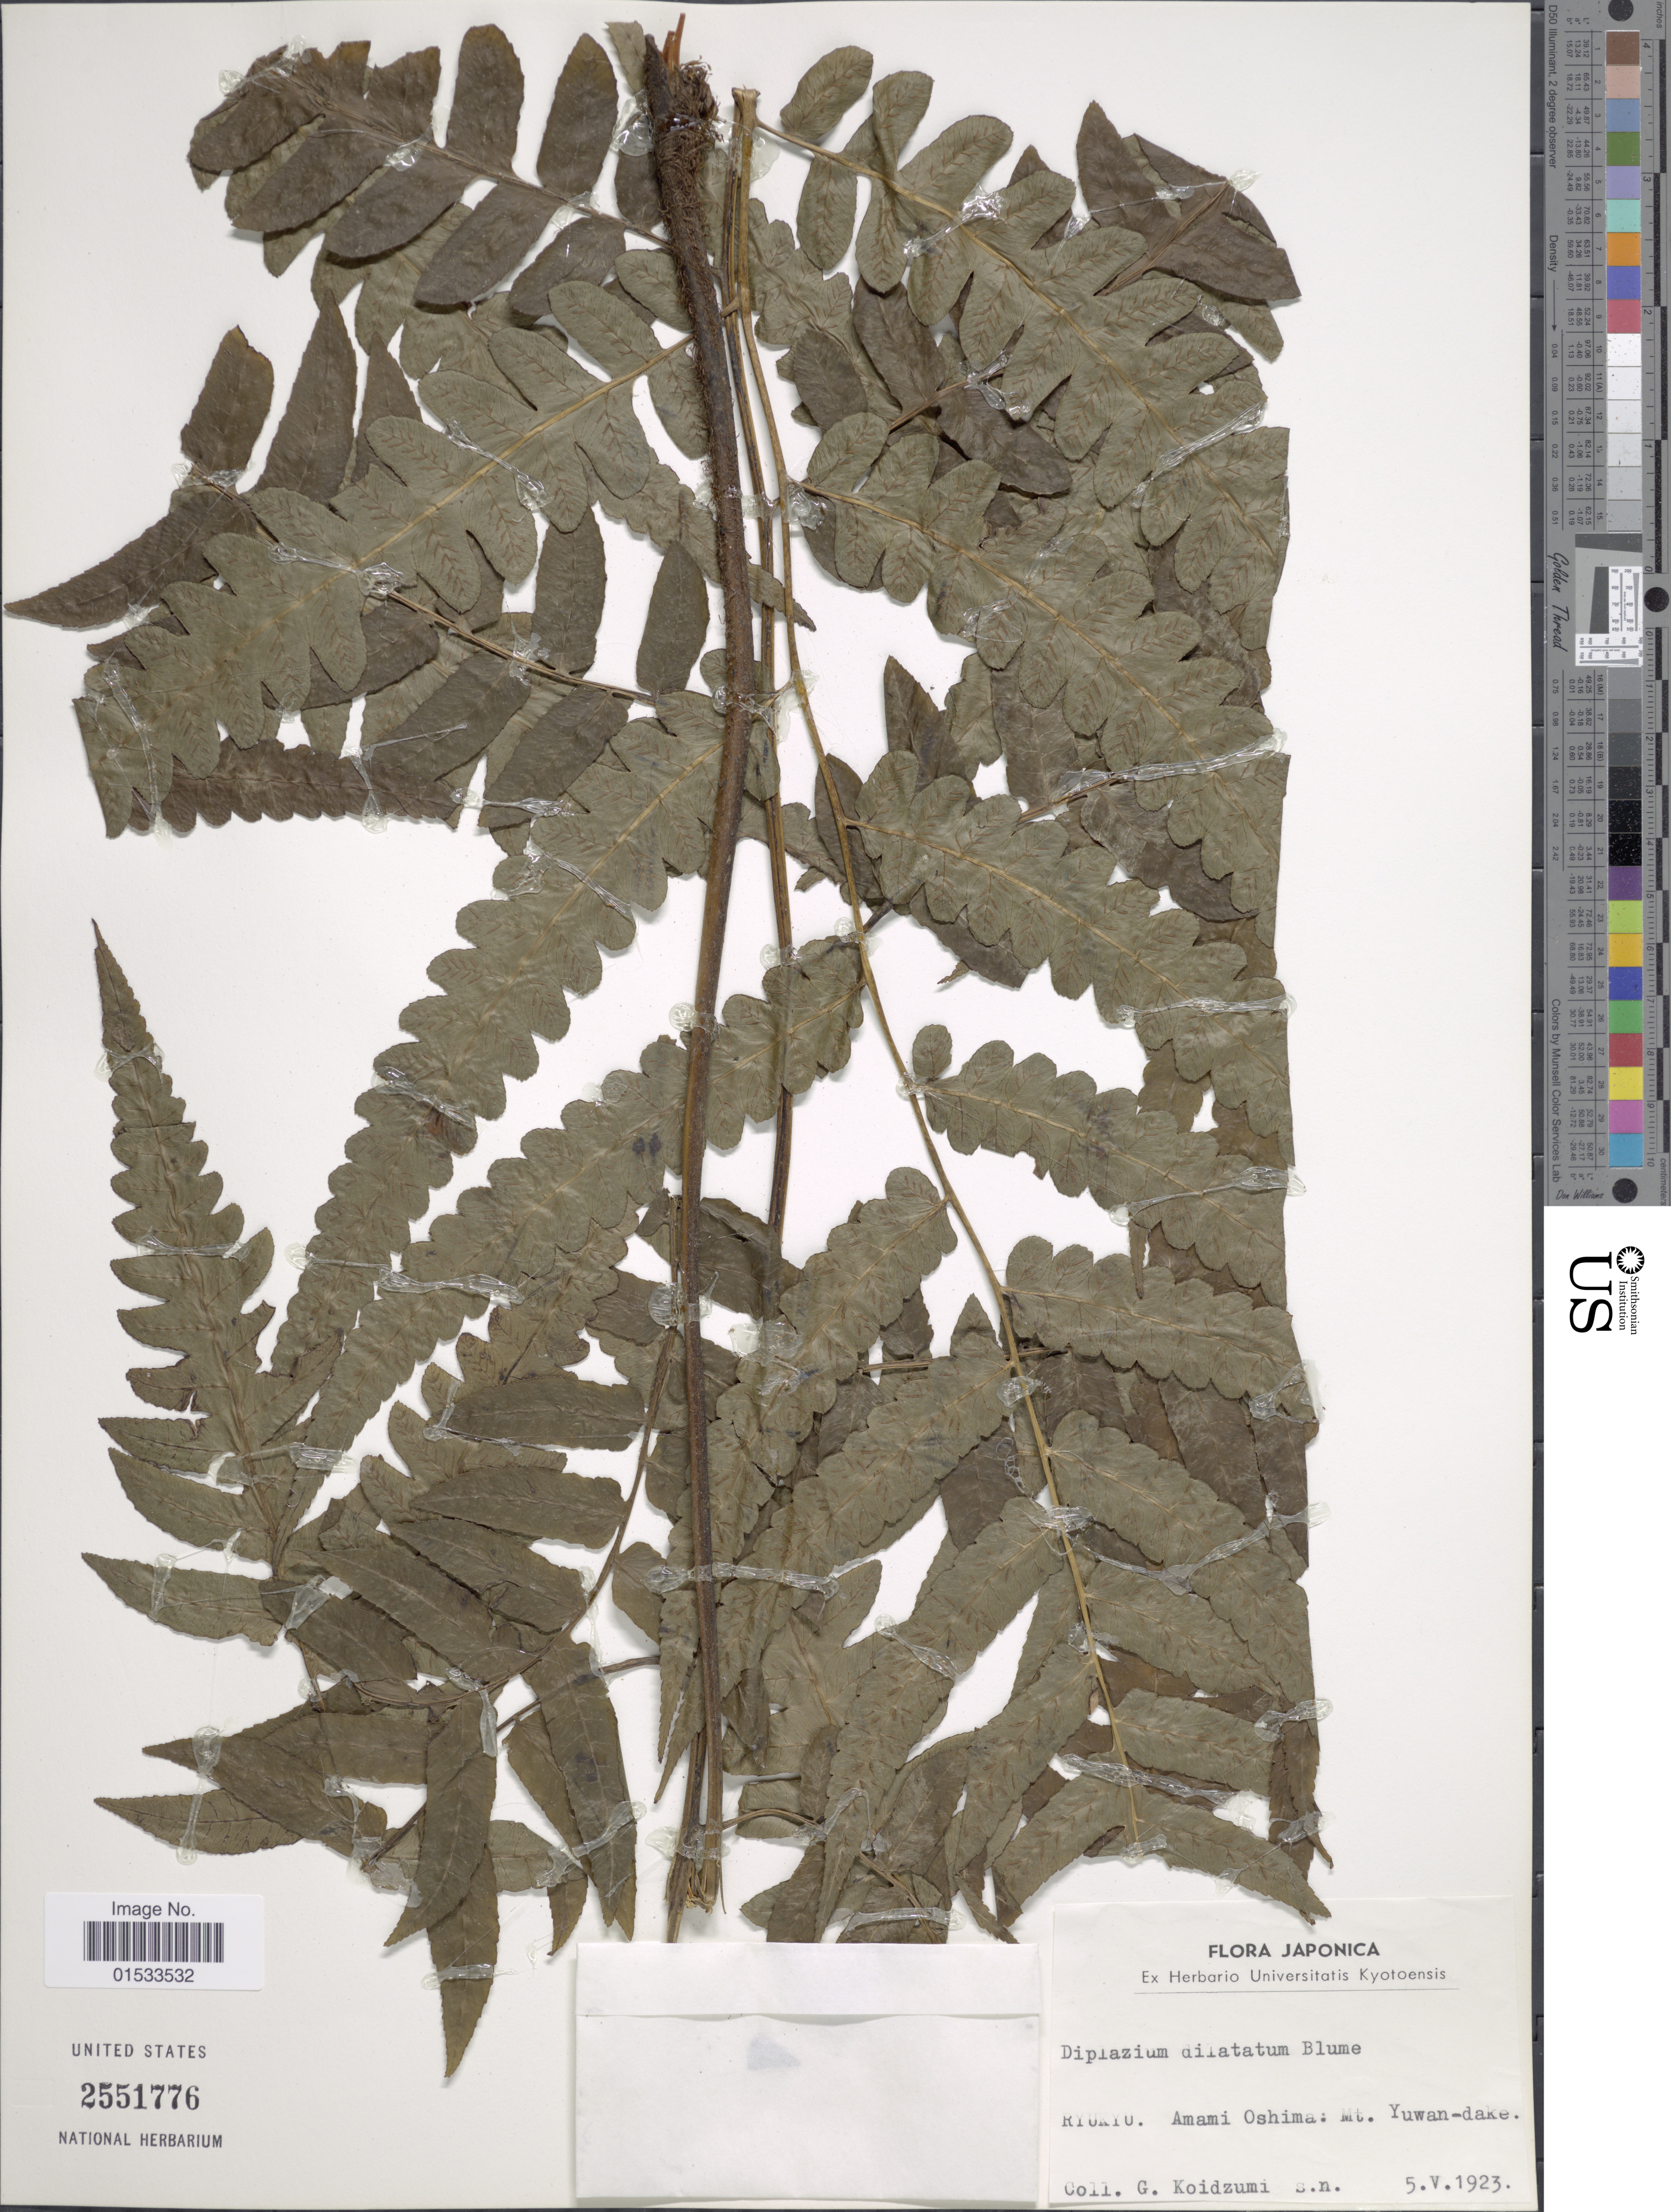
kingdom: Plantae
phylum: Tracheophyta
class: Polypodiopsida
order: Polypodiales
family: Athyriaceae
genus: Diplazium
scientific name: Diplazium dilatatum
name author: Blume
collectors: G. Koidzumi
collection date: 1923-05-05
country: Japan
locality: Ryukyu. Amami Oshima: Mt. Yuwan-dake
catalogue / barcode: US 2551776